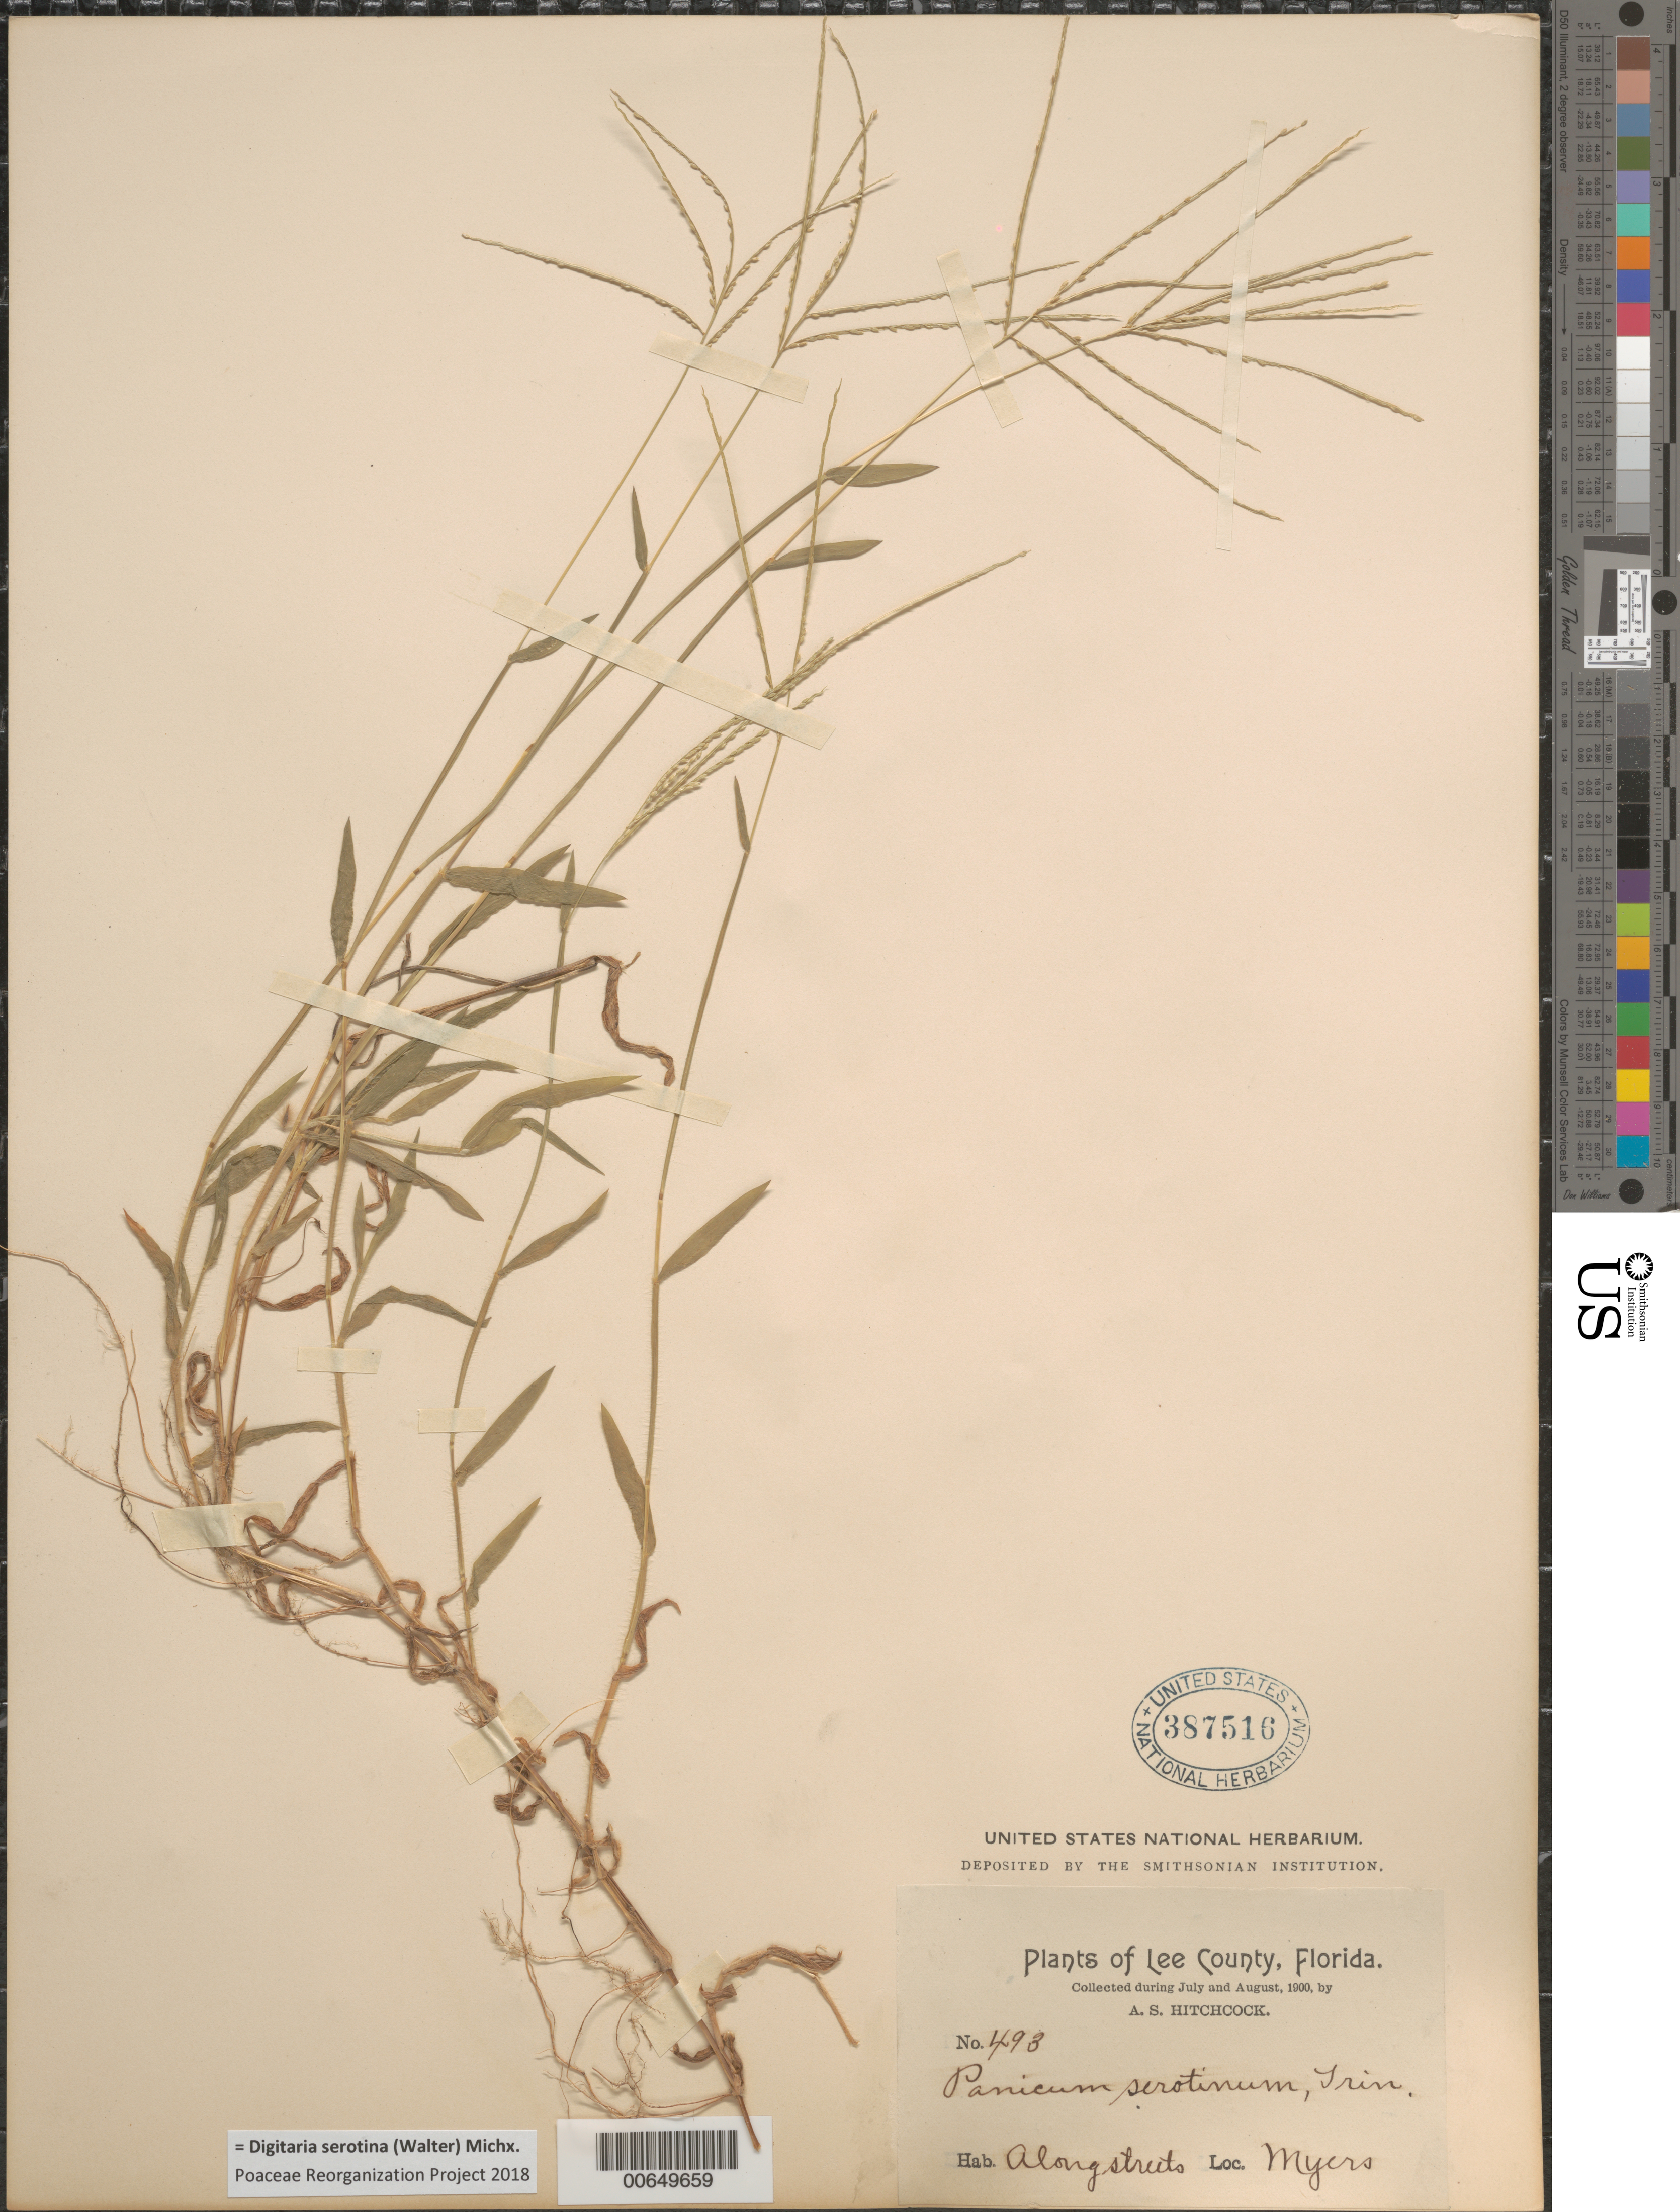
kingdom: Plantae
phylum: Tracheophyta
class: Liliopsida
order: Poales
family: Poaceae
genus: Digitaria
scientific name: Digitaria serotina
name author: (Walter) Michx.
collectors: A. S. Hitchcock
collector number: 493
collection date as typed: Jul 1900 to -- Aug 1900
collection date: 1900-07/1900-08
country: United States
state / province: Florida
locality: Myers.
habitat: Along streets.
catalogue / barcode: US 387516